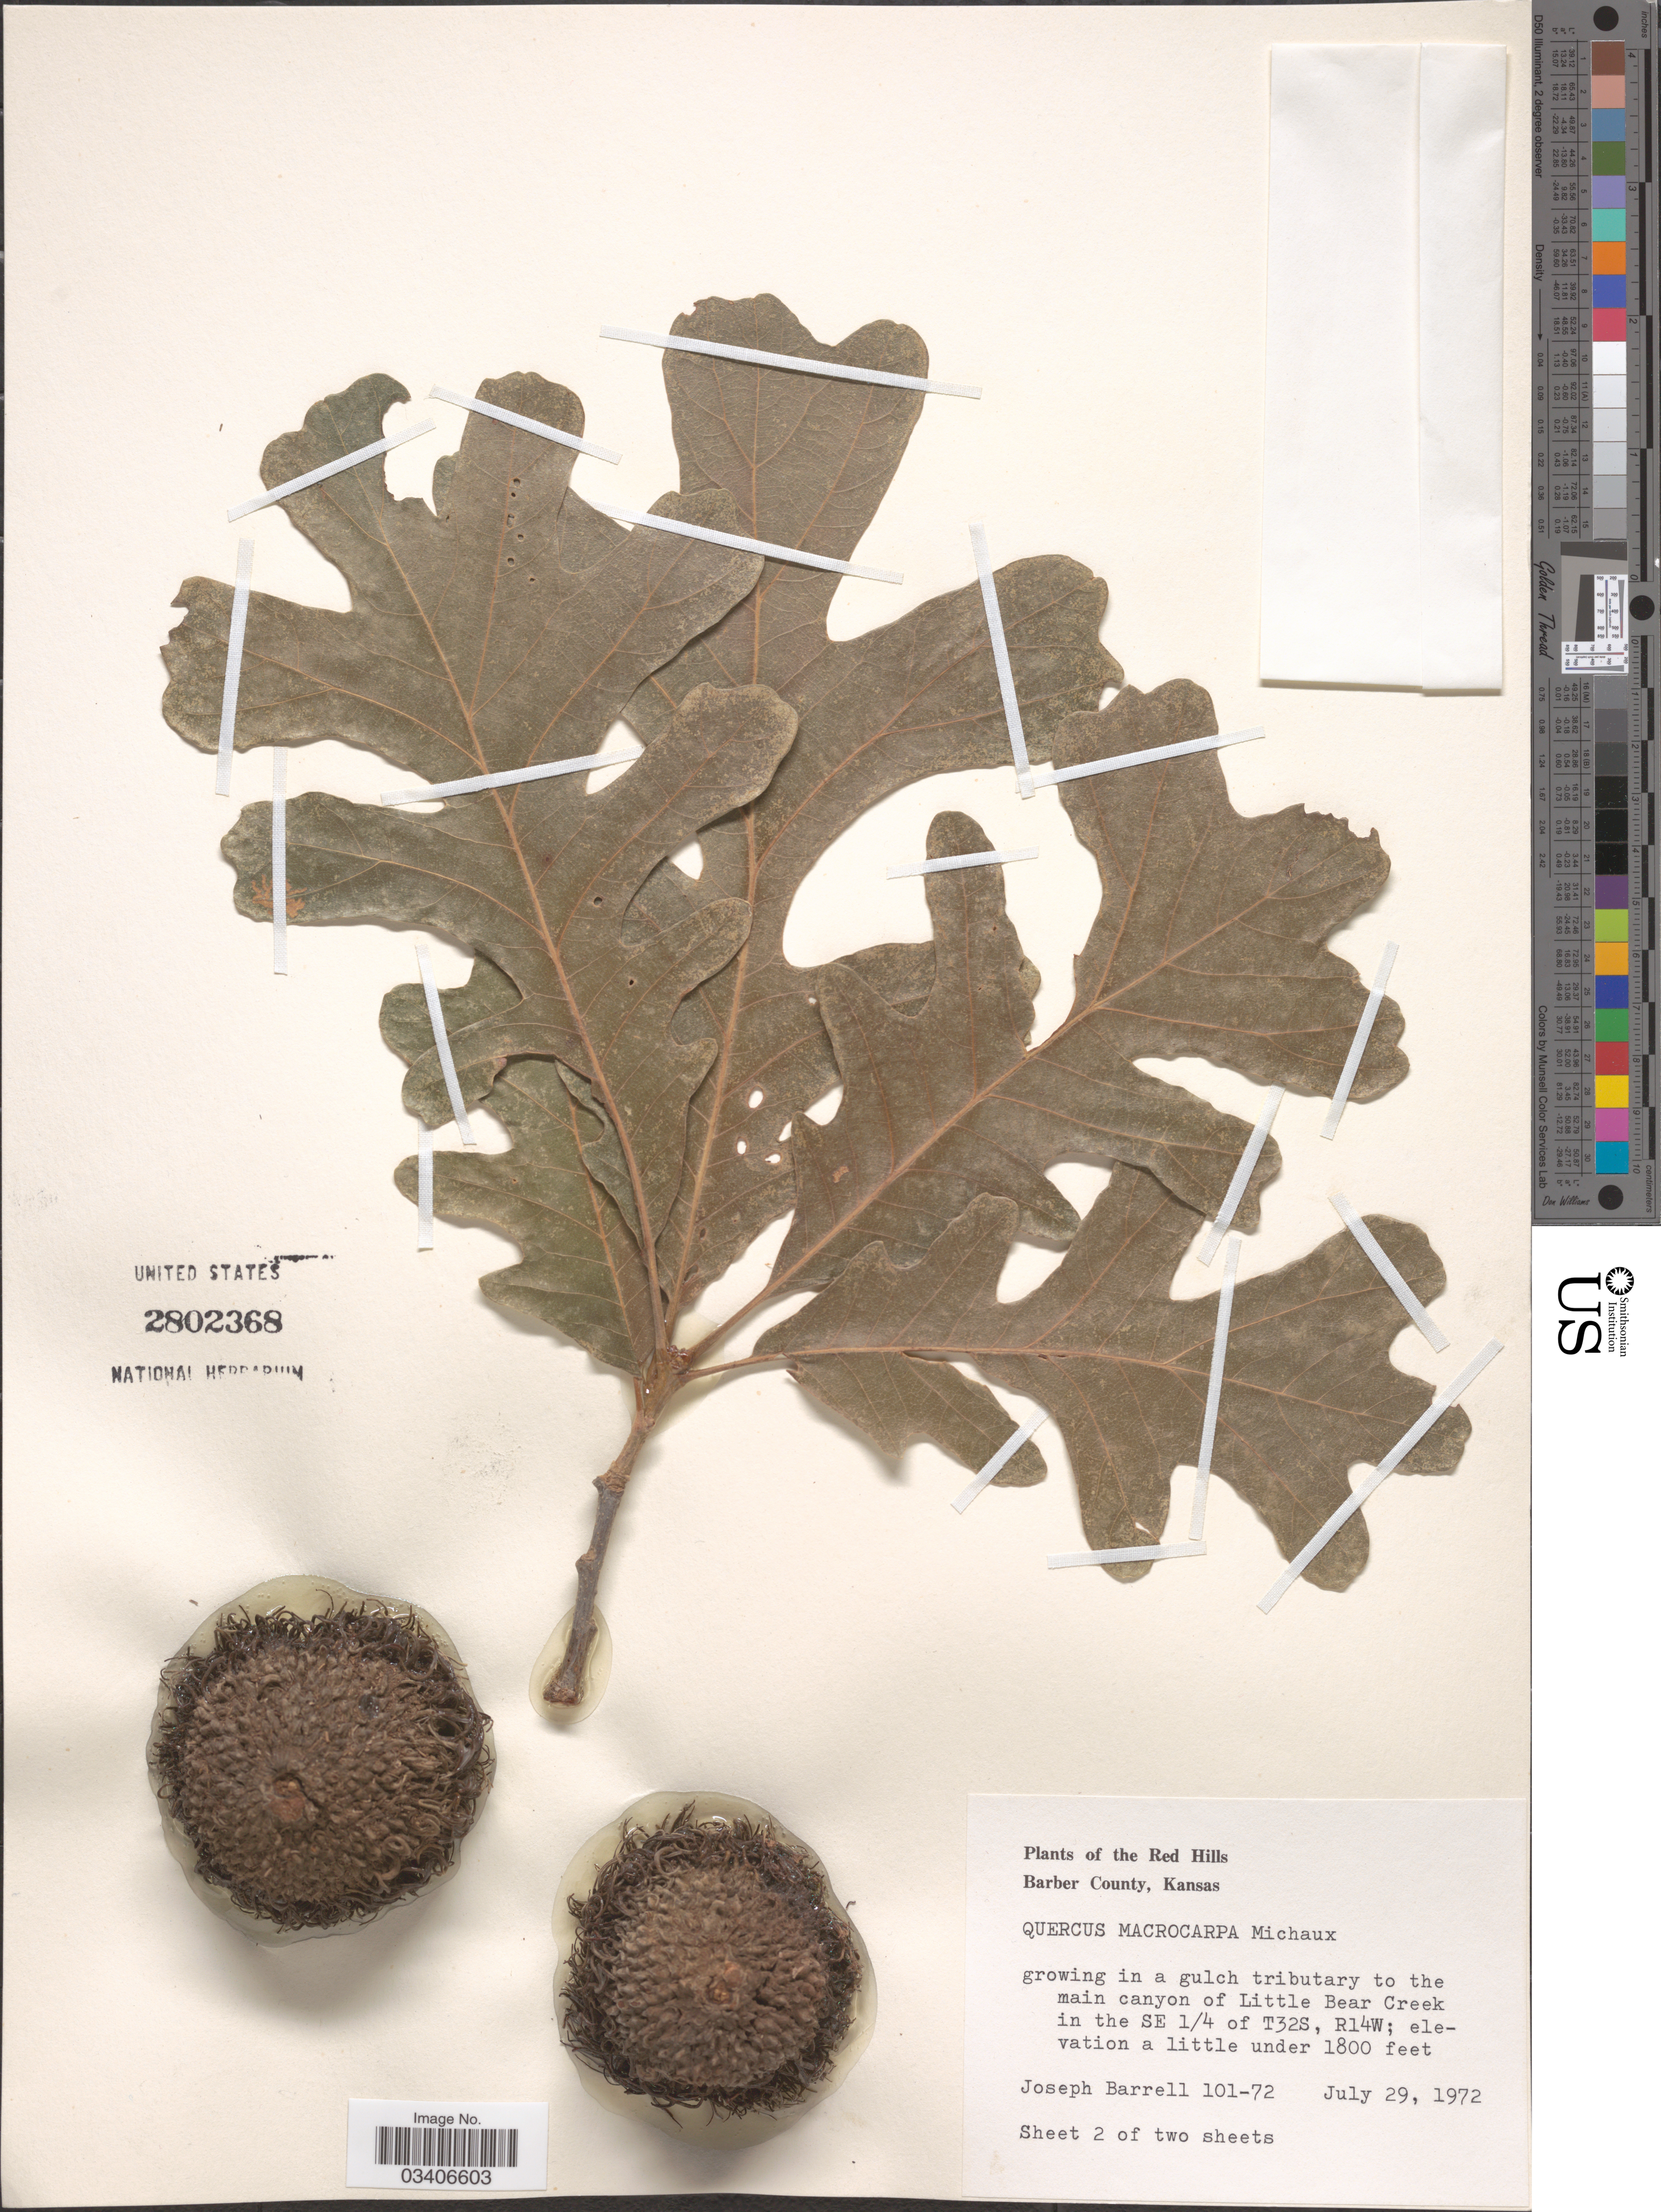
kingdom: Plantae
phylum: Tracheophyta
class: Magnoliopsida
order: Fagales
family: Fagaceae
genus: Quercus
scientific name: Quercus macrocarpa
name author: Michx.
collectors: J. Barrell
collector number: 101-72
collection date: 1972-07-29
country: United States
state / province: Kansas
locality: The Red Hills, Barber County. Growing in a gulch tributary to the main canyon of Little Bear Creek in the SE 1/4 of T32S, R14W.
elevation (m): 549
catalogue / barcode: US 2802368